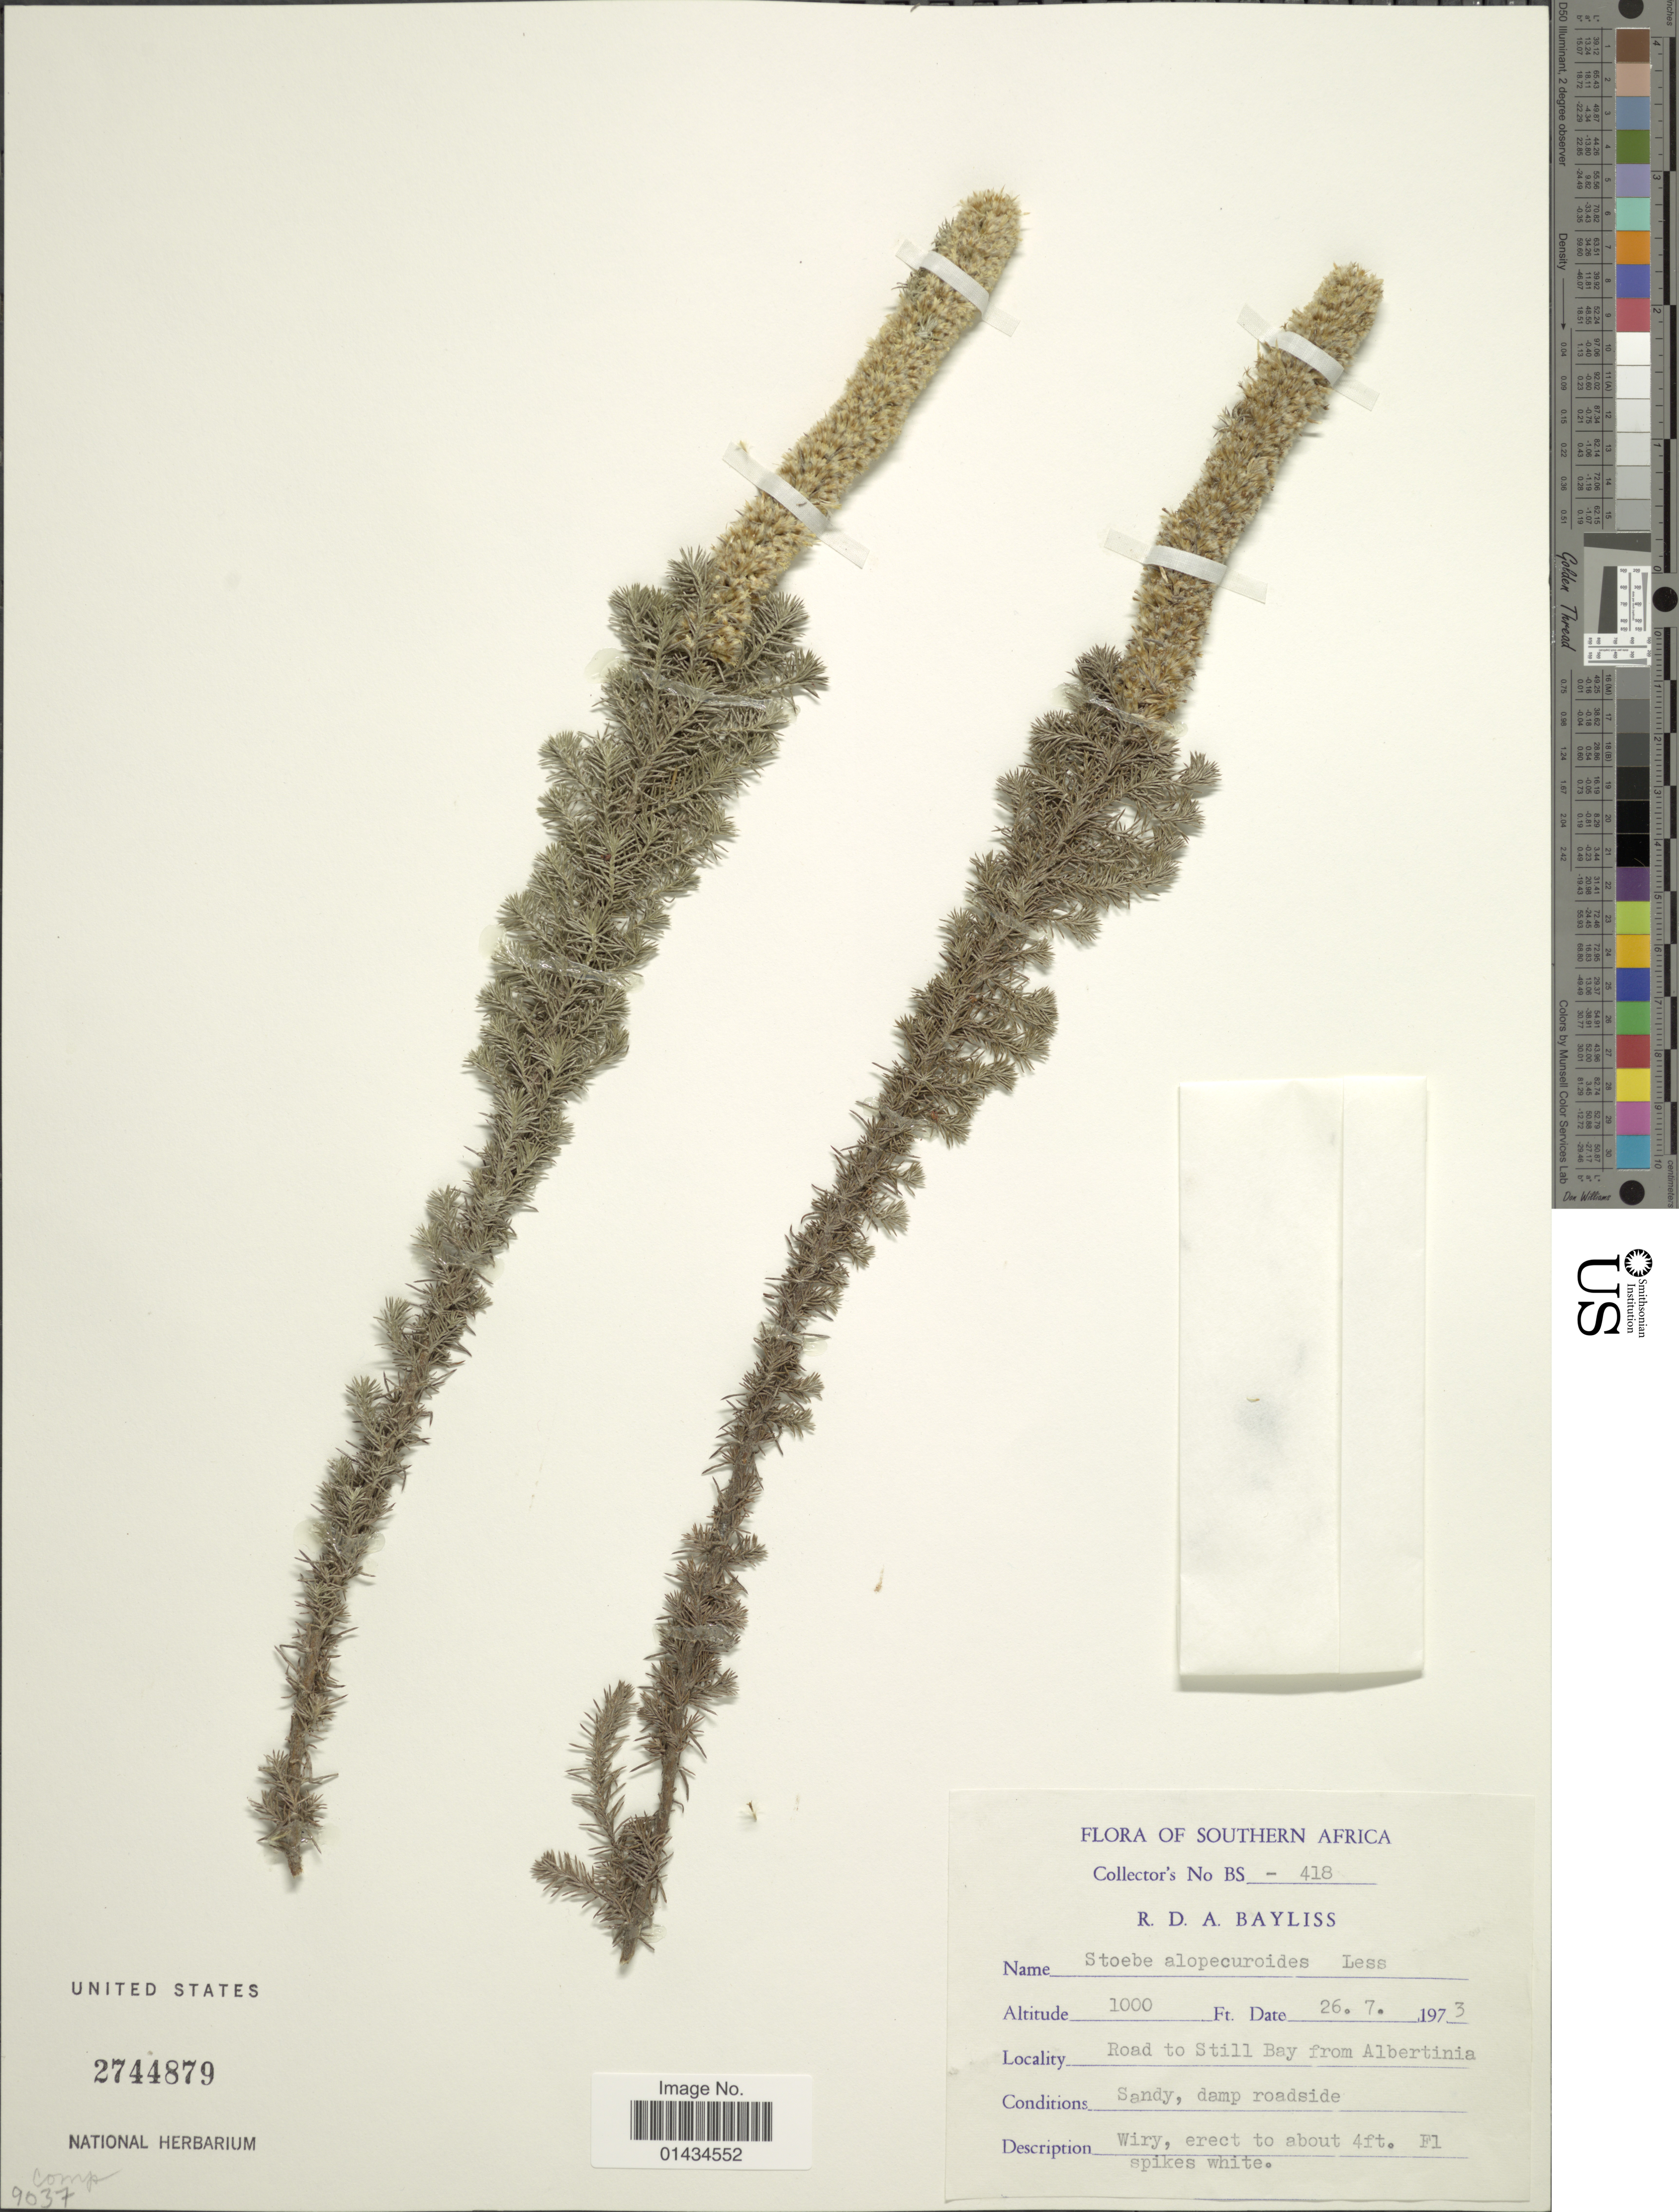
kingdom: Plantae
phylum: Tracheophyta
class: Magnoliopsida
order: Asterales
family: Asteraceae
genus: Stoebe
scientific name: Stoebe alopecuroides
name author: (Lam.) Less.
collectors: R. Bayliss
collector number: BS418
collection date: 1973-07-26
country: South Africa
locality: Road to Sill Bay from Albertinia, Sandy, damp roadside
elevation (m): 305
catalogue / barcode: US 2744879